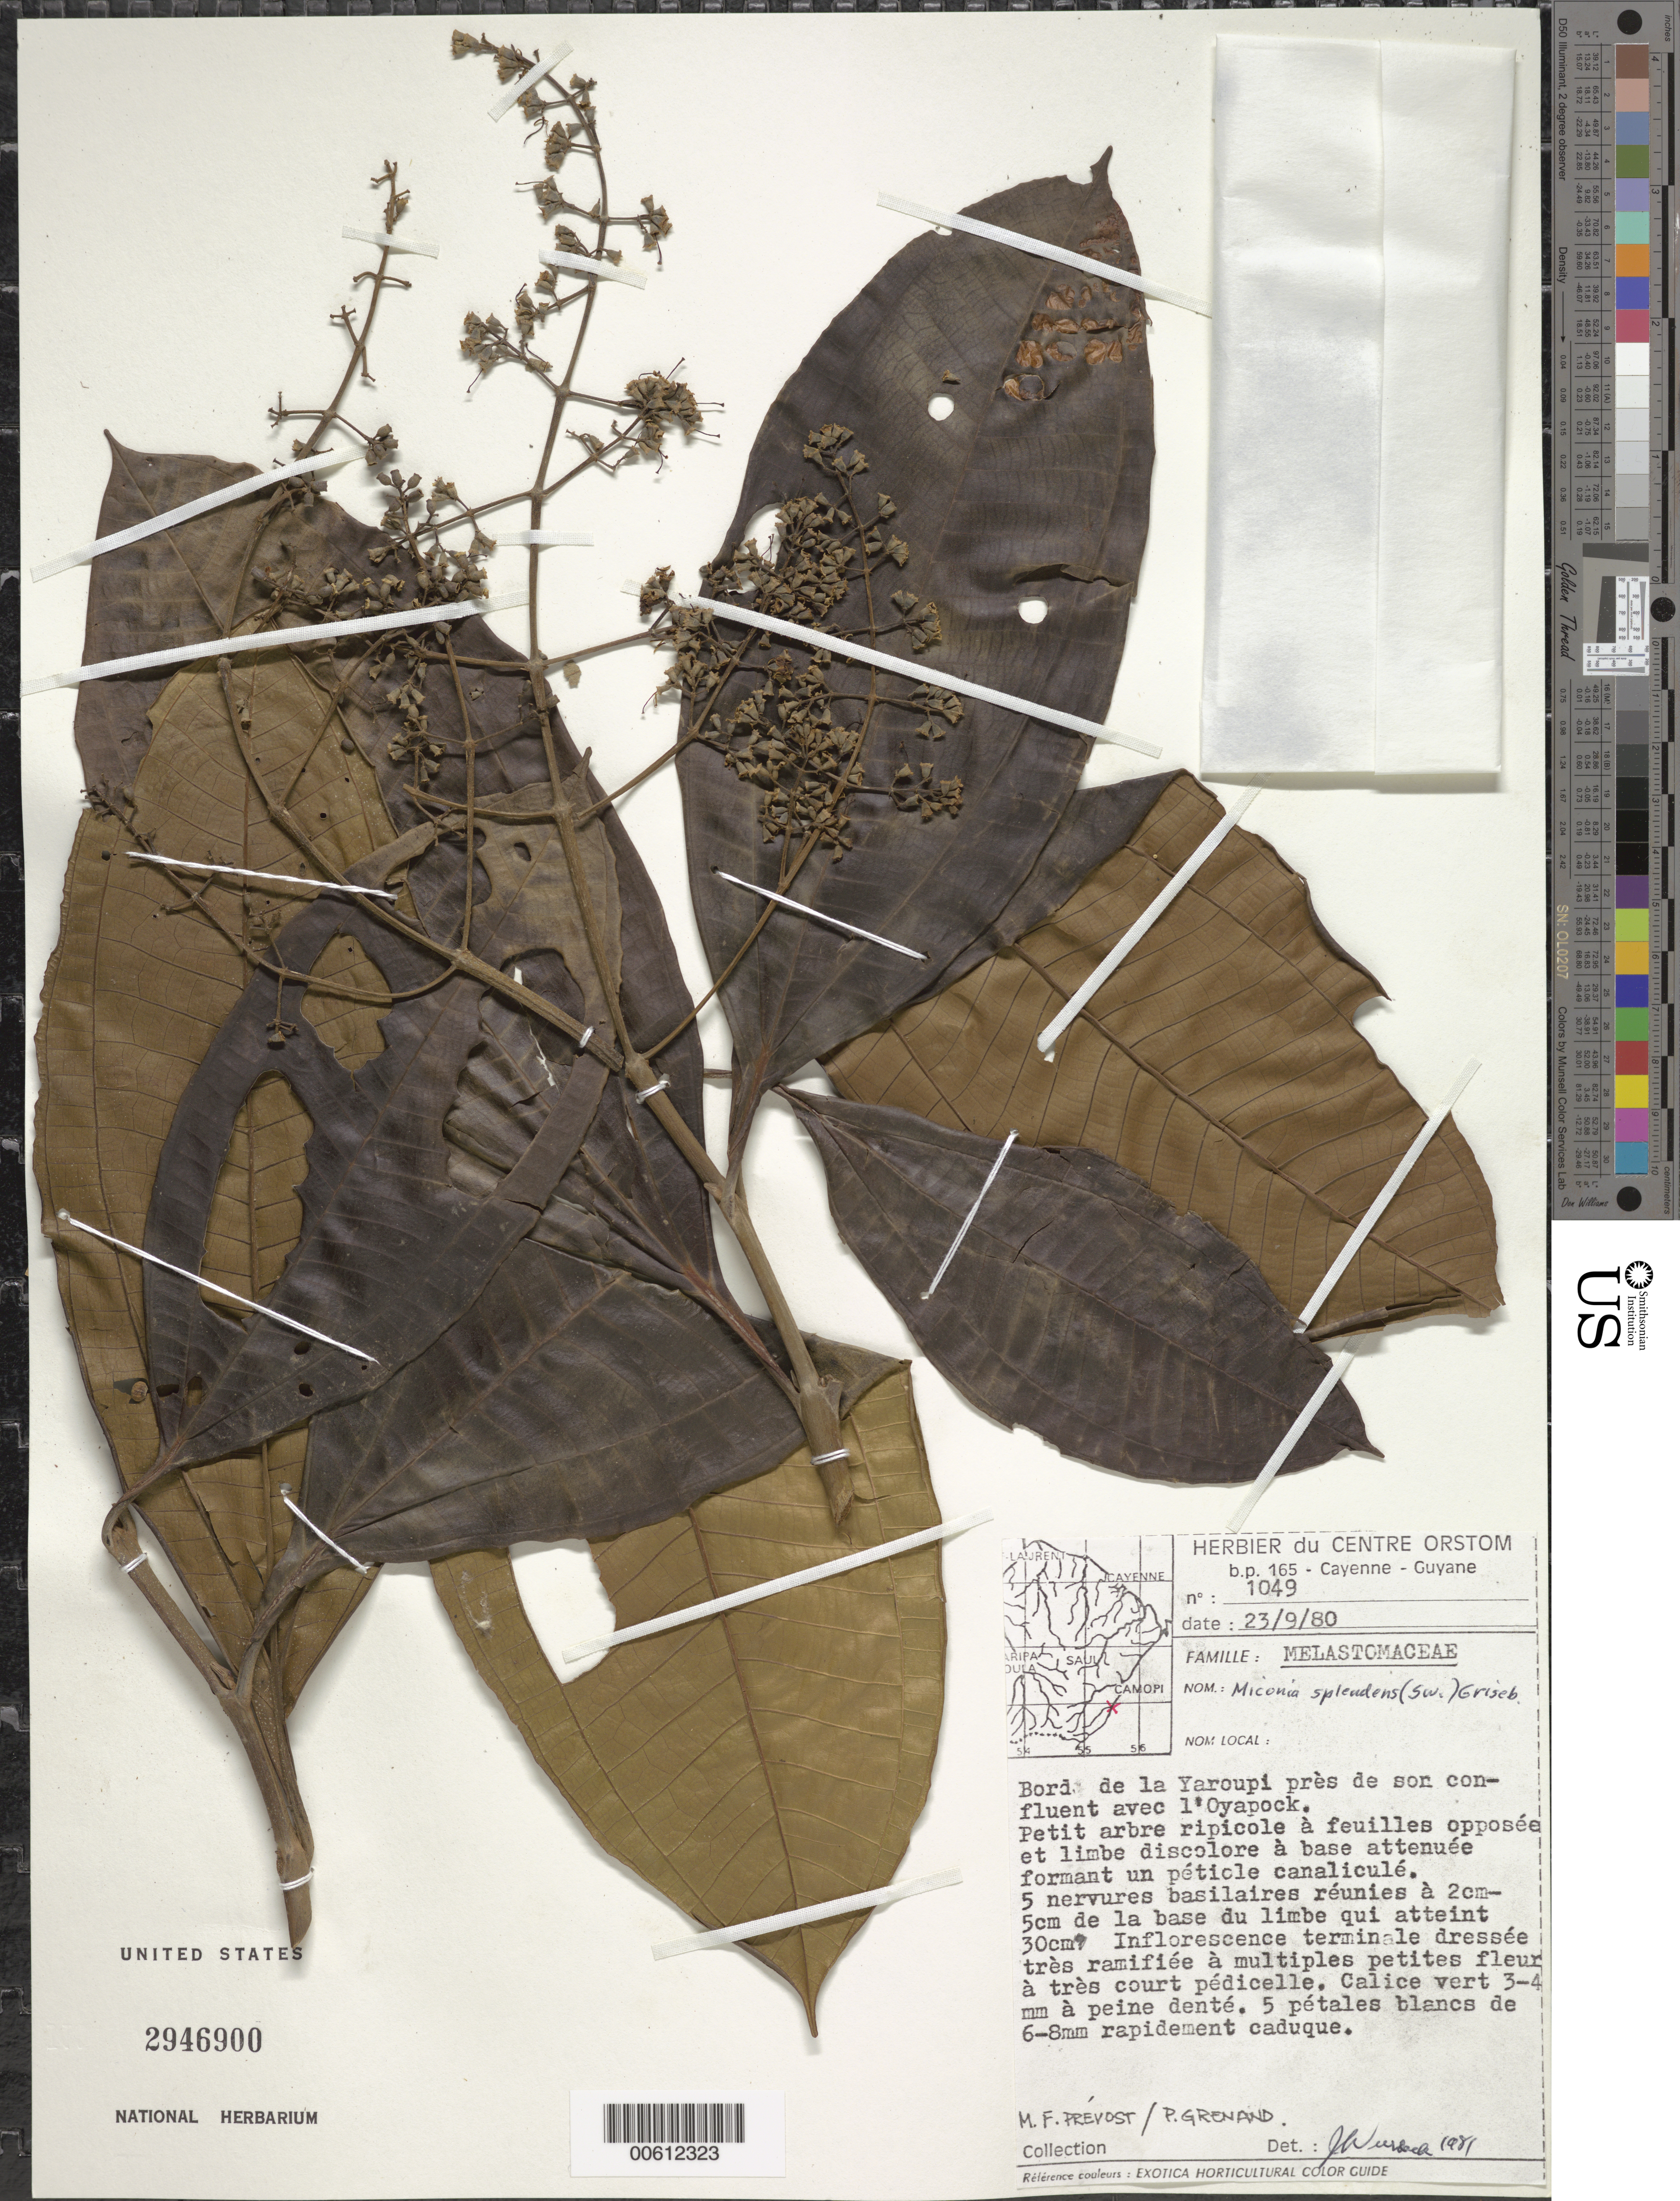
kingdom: Plantae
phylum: Tracheophyta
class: Magnoliopsida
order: Myrtales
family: Melastomataceae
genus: Miconia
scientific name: Miconia splendens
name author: (Sw.) Griseb.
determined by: Wurdack, John J., (US), US (UNITED STATES)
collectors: M.-F. Prévost & P. Grenand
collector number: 1049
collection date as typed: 23-Sep-80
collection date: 1980-09-23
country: French Guiana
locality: Yaroupi R, near confl. with l'Oyapock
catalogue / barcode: US 2946900